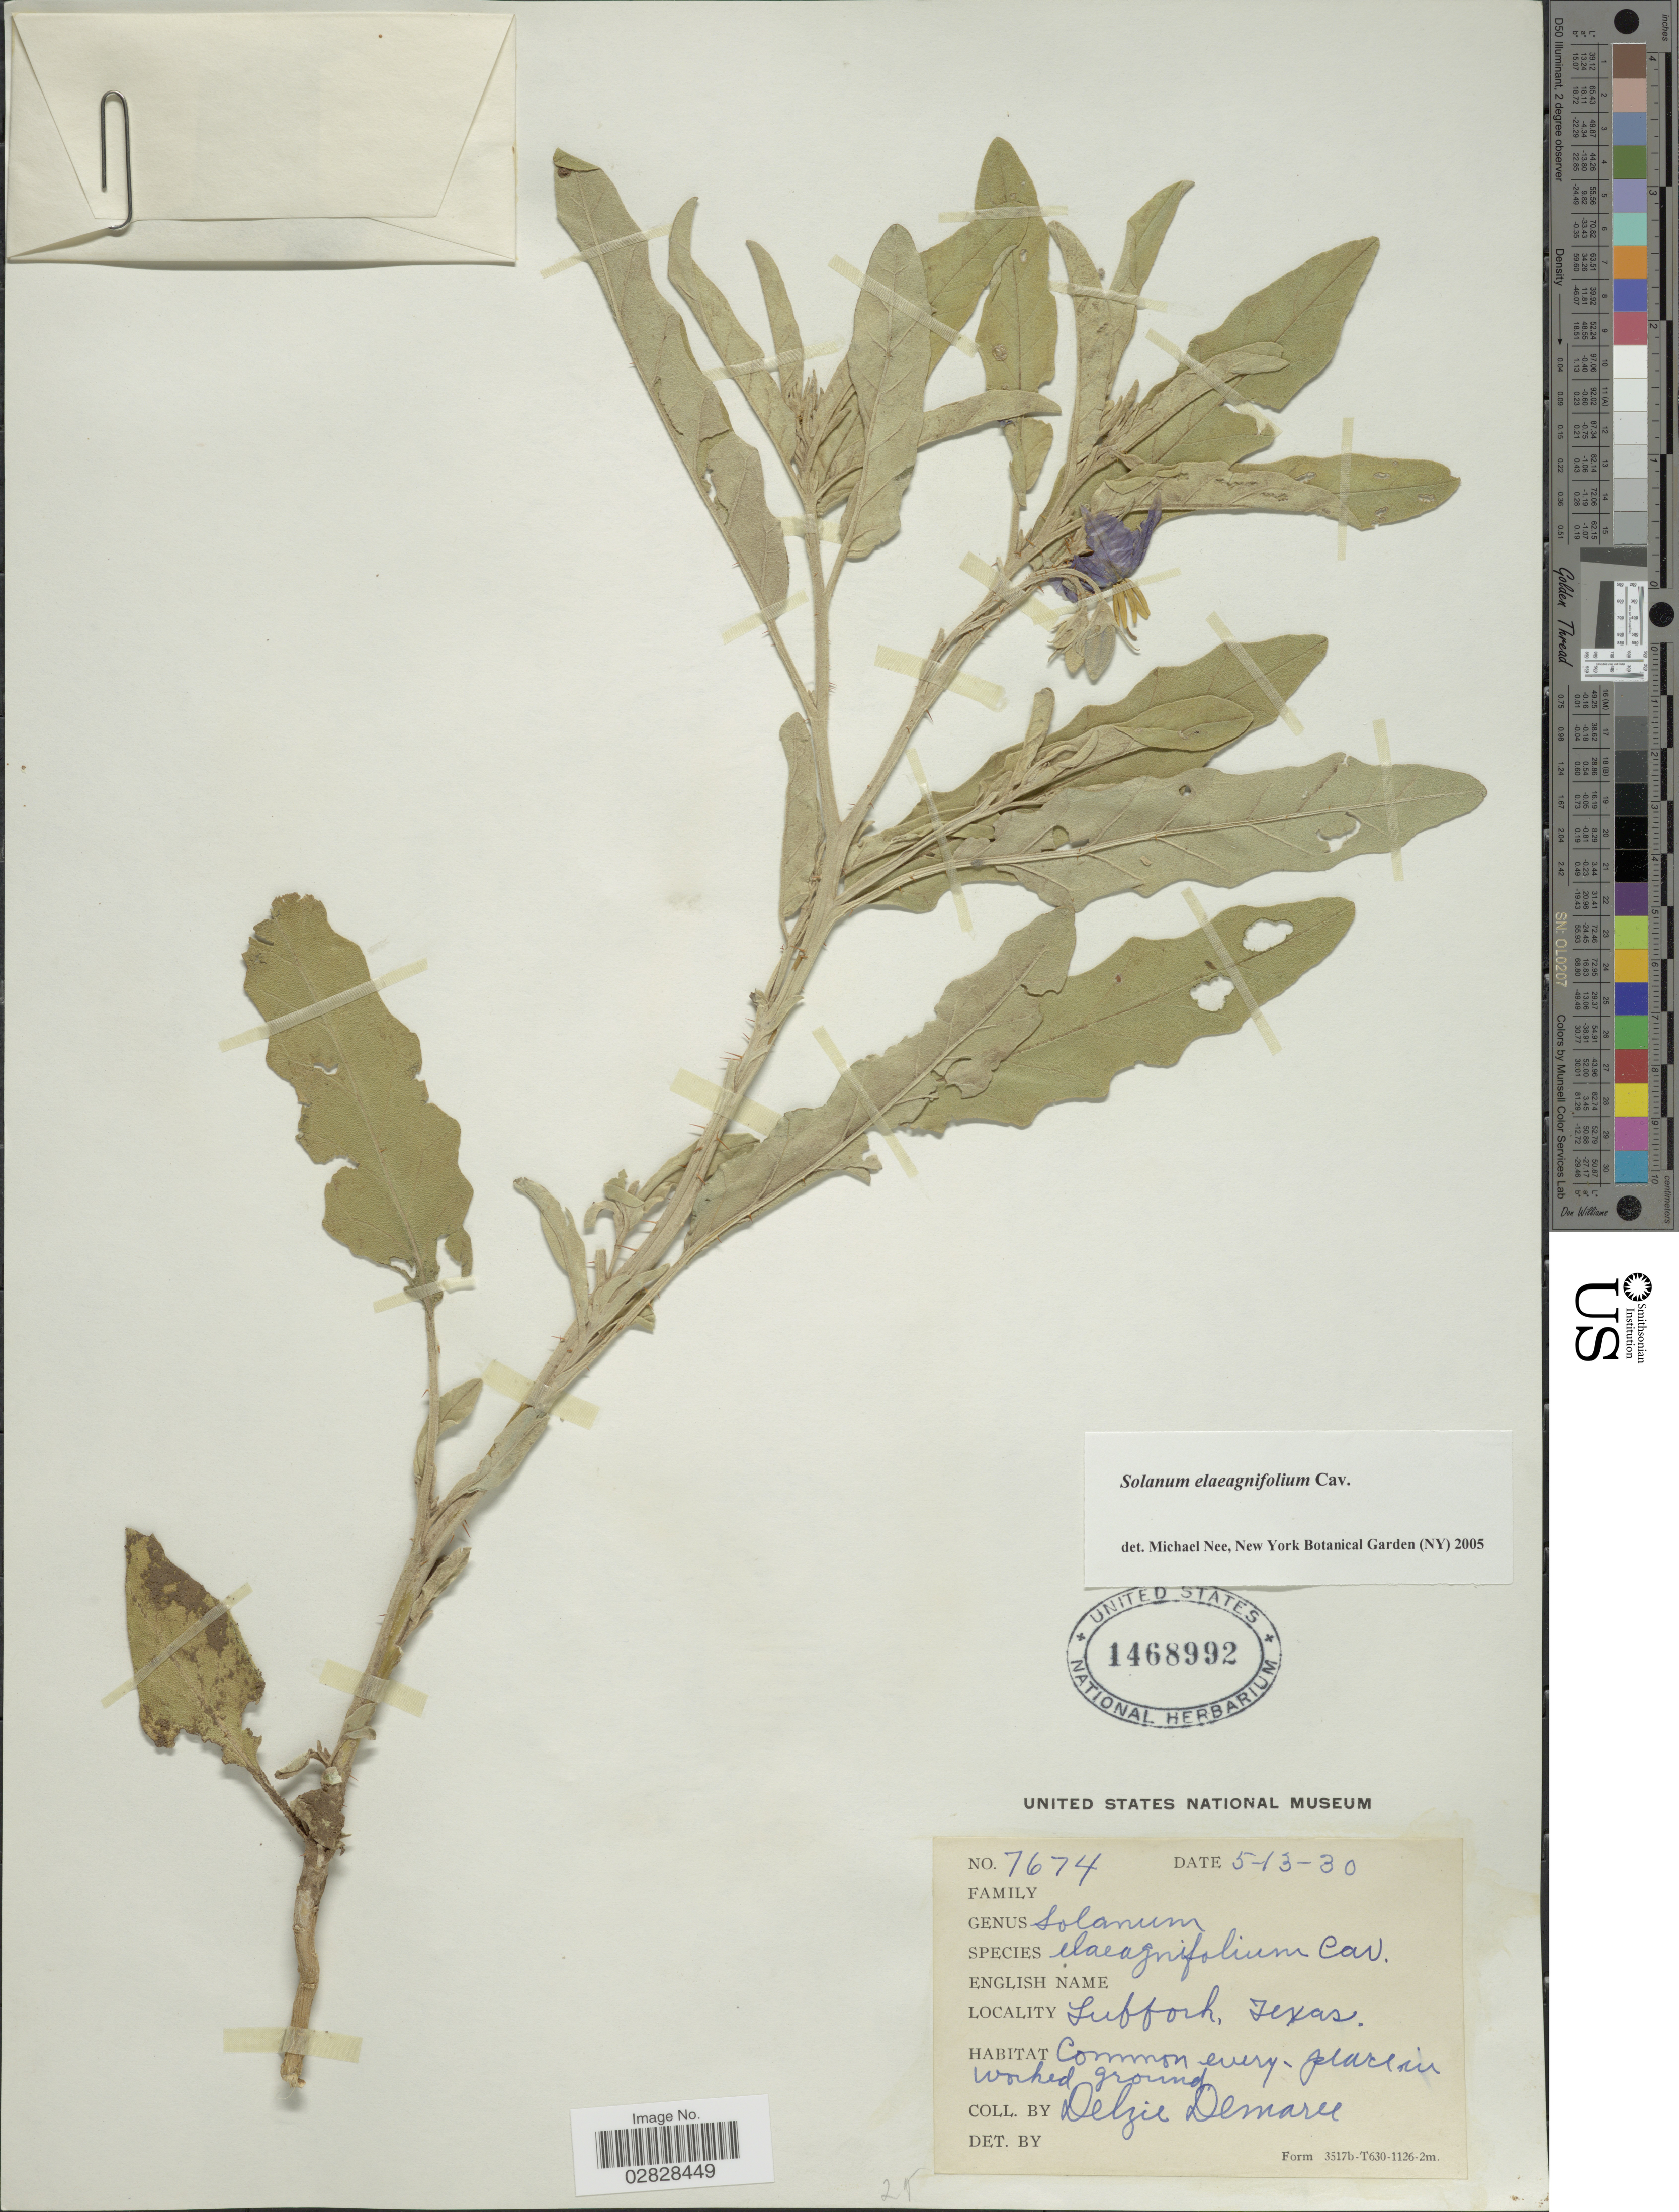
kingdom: Plantae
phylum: Tracheophyta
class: Magnoliopsida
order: Solanales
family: Solanaceae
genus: Solanum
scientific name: Solanum elaeagnifolium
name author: Cav.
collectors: D. Demaree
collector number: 7674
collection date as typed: Transcribed d/m/y: 13/5/30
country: United States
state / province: Texas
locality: Lubbock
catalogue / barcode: US 1468992